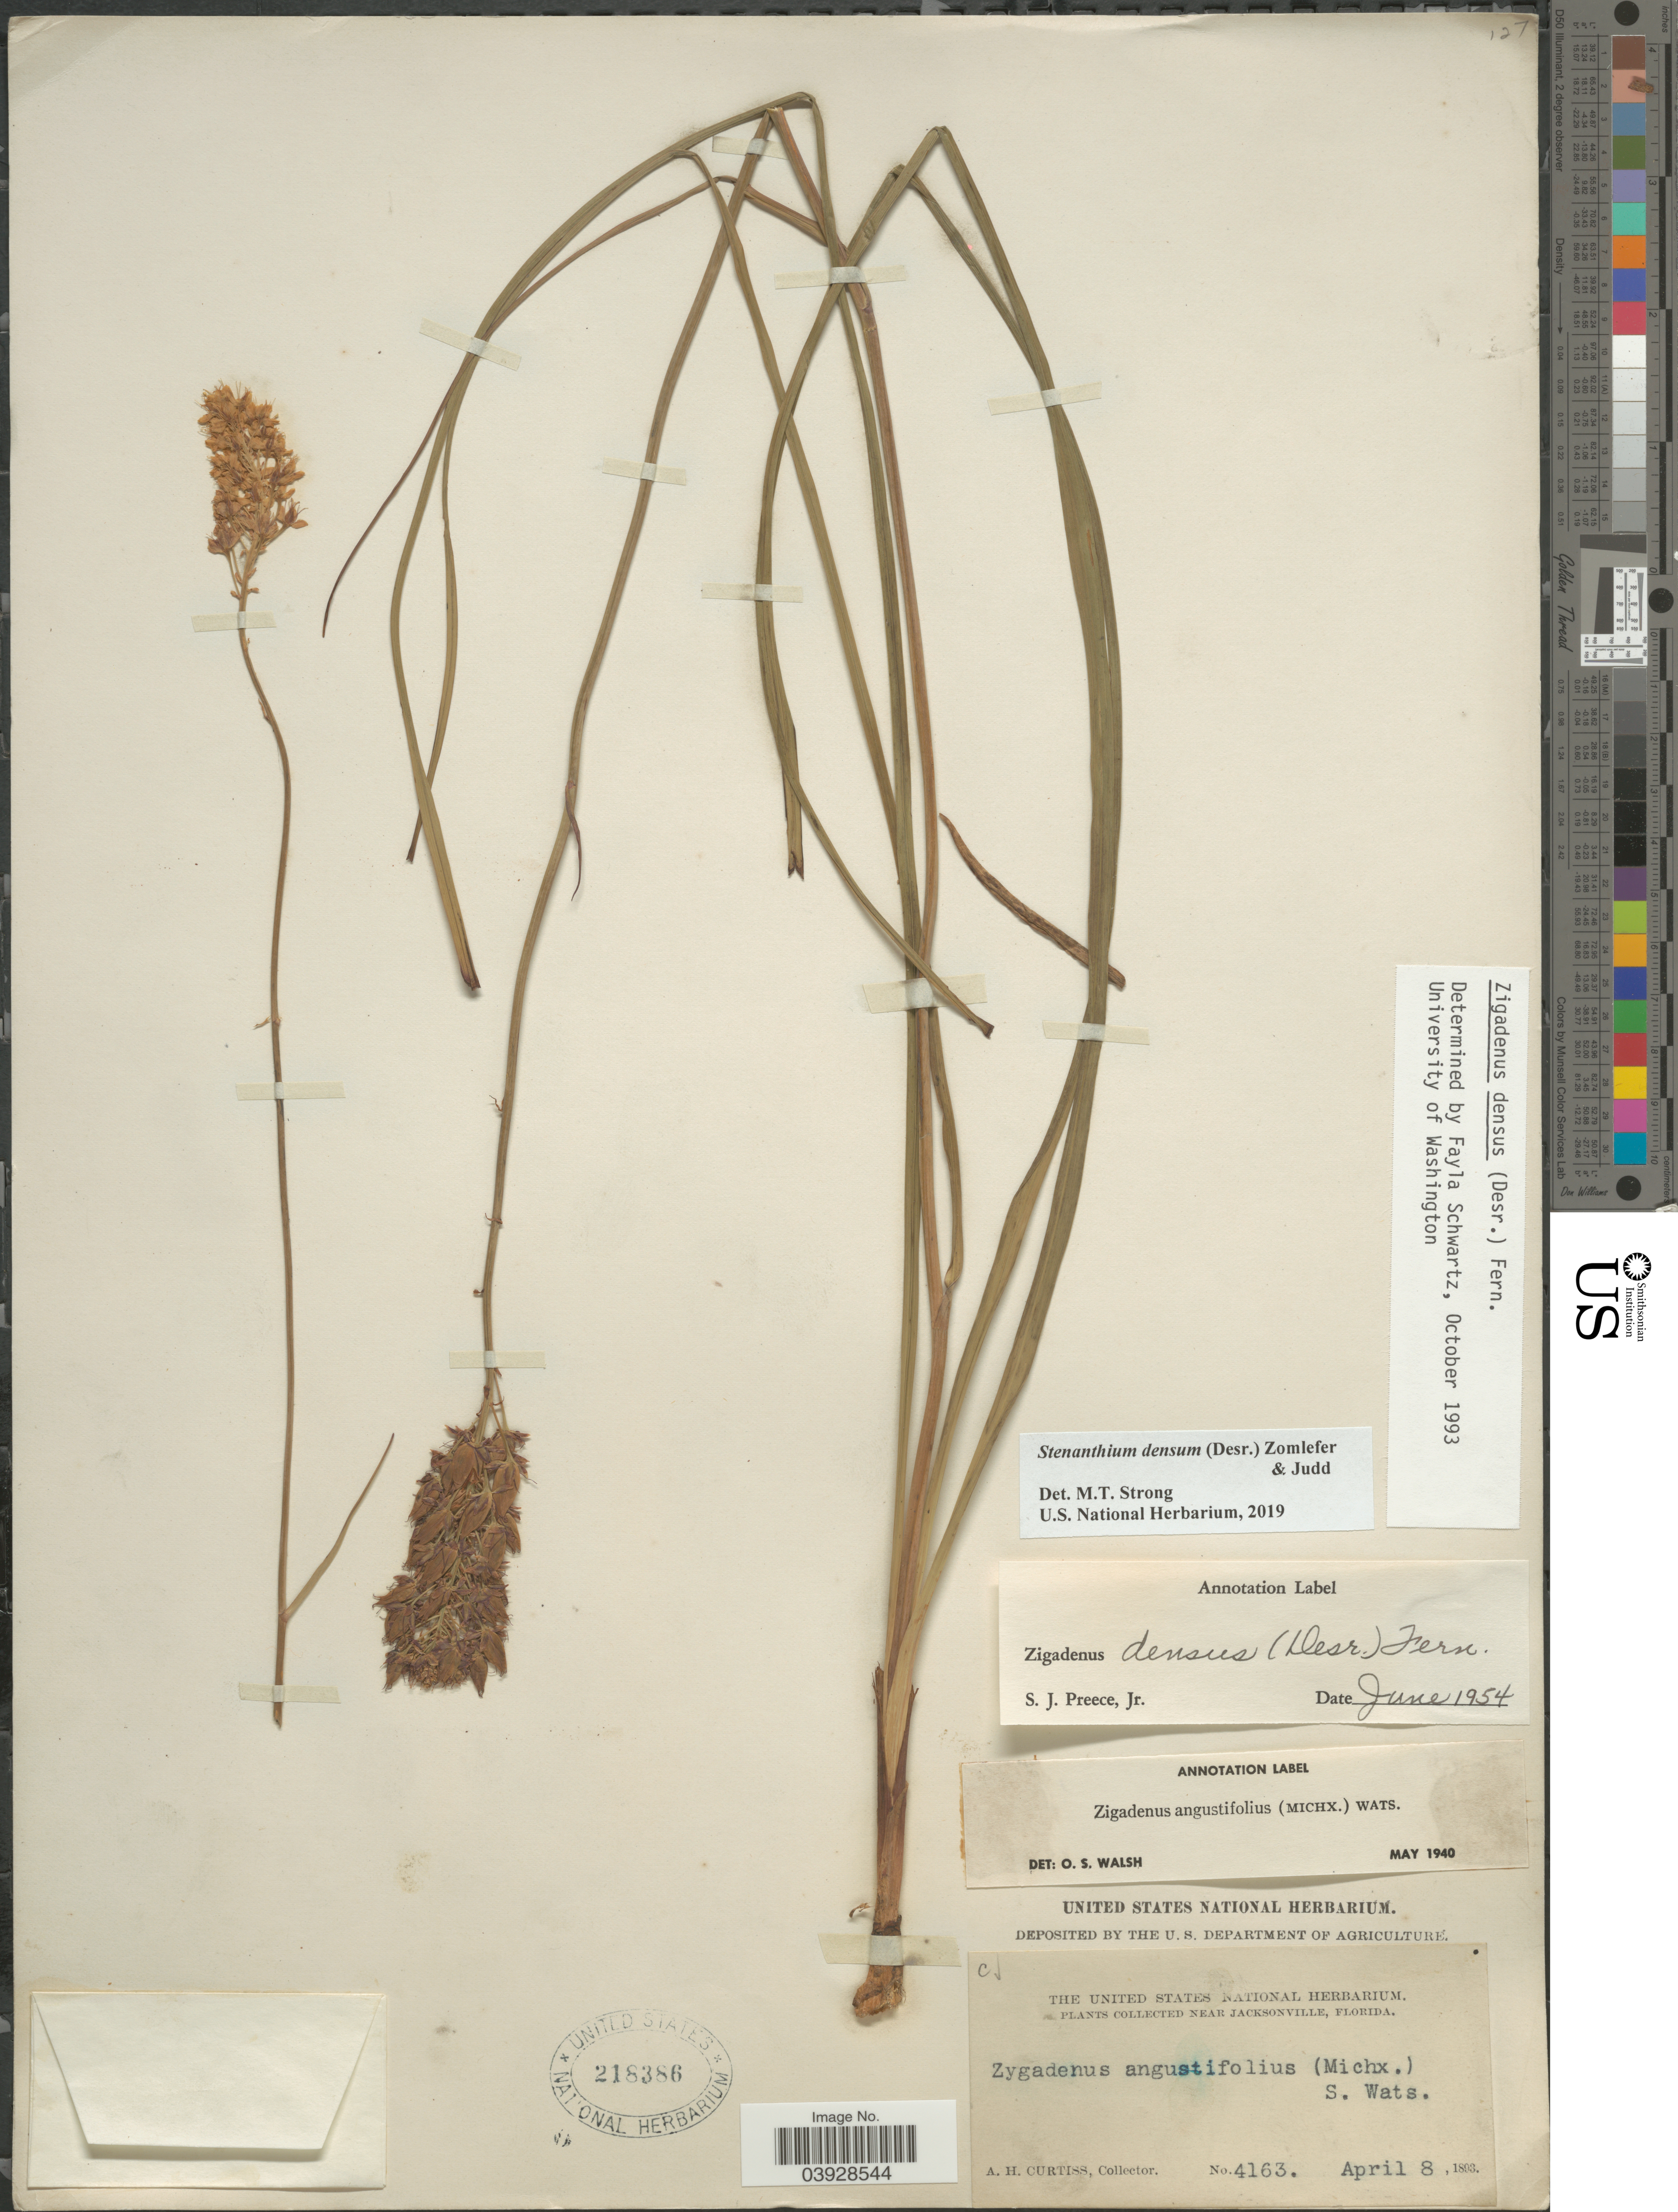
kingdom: Plantae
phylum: Tracheophyta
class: Liliopsida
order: Liliales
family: Melanthiaceae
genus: Stenanthium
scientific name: Stenanthium densum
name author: (Desr.) Zomlefer & Judd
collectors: A. H. Curtiss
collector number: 4163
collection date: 1893-04-08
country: United States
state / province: Florida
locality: Near Jacksonville.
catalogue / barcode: US 218386